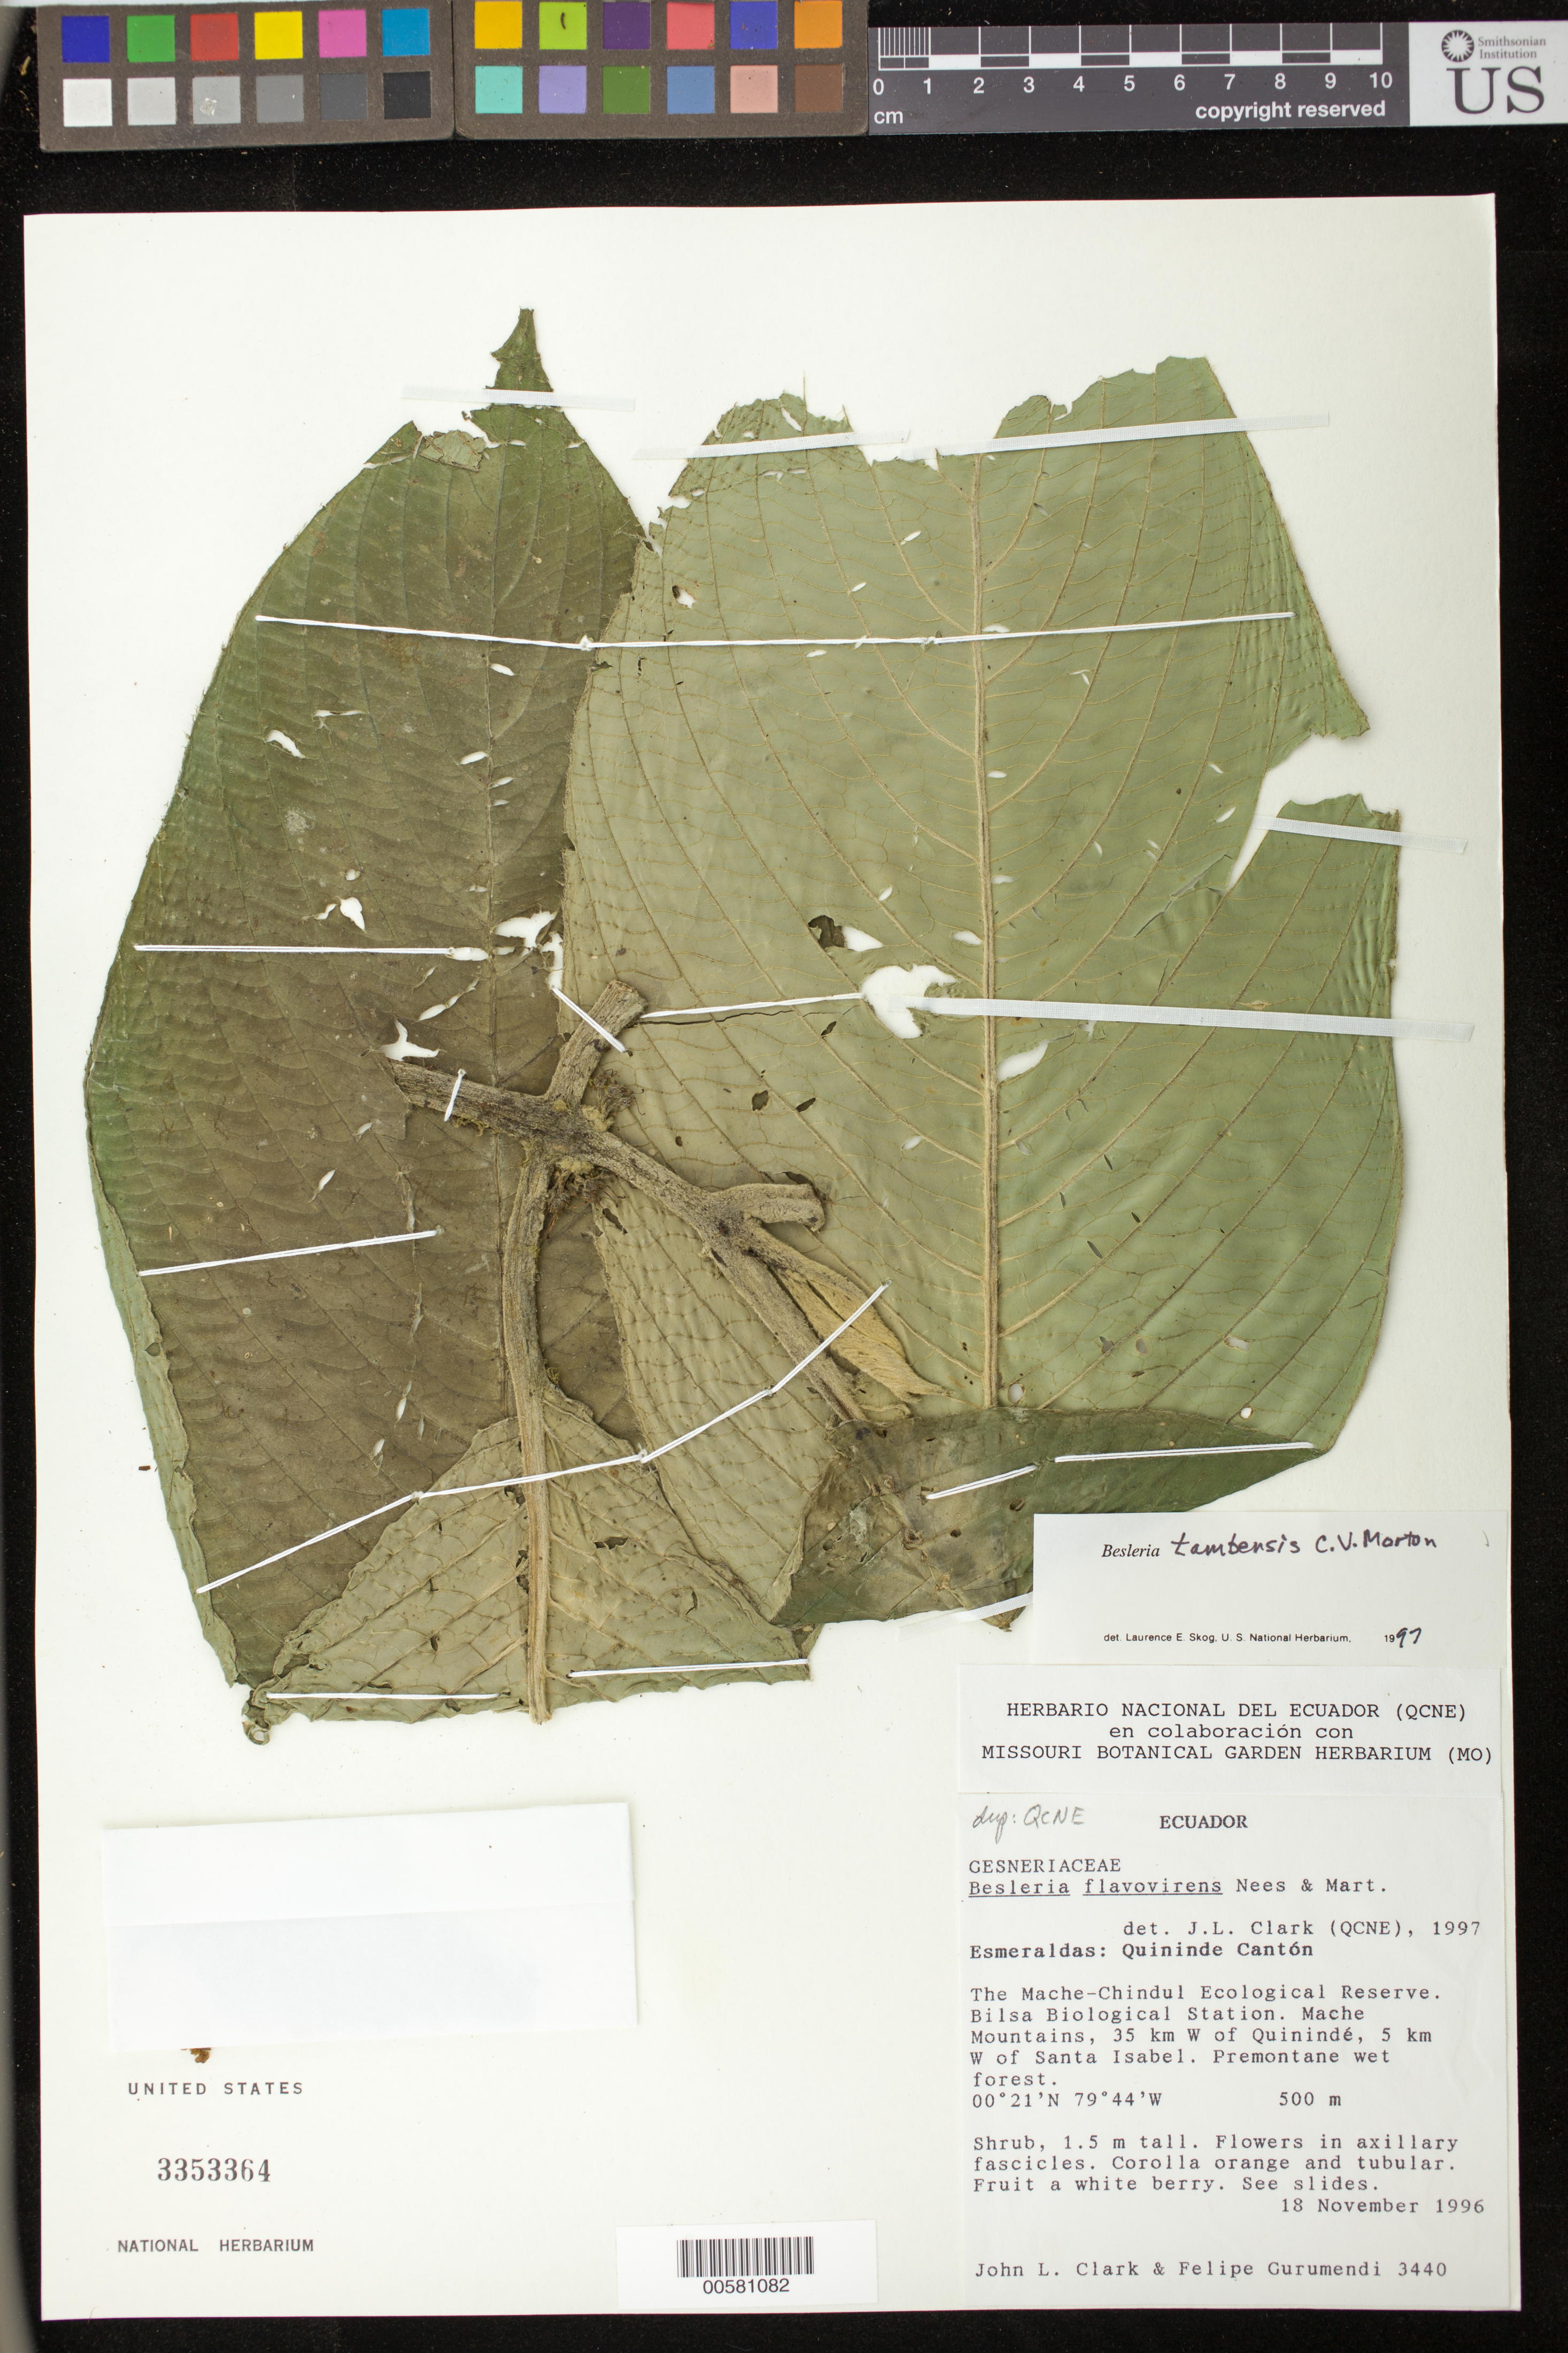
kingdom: Plantae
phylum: Tracheophyta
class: Magnoliopsida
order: Lamiales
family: Gesneriaceae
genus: Besleria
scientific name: Besleria sp.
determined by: Skog, Laurence E.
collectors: J. L. Clark & F. Gurumendí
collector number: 3440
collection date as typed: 18 Nov 1996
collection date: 1996-11-18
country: Ecuador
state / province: Esmeraldas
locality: Quininde Cantón. Mache-Chindul Ecological Reserva, Bilsa Biological Station, Mache Mountains, 35 km W of Quinindé, 5 km W of Santa Isabel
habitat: Premontane wet forest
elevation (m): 500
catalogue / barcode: US 3353364